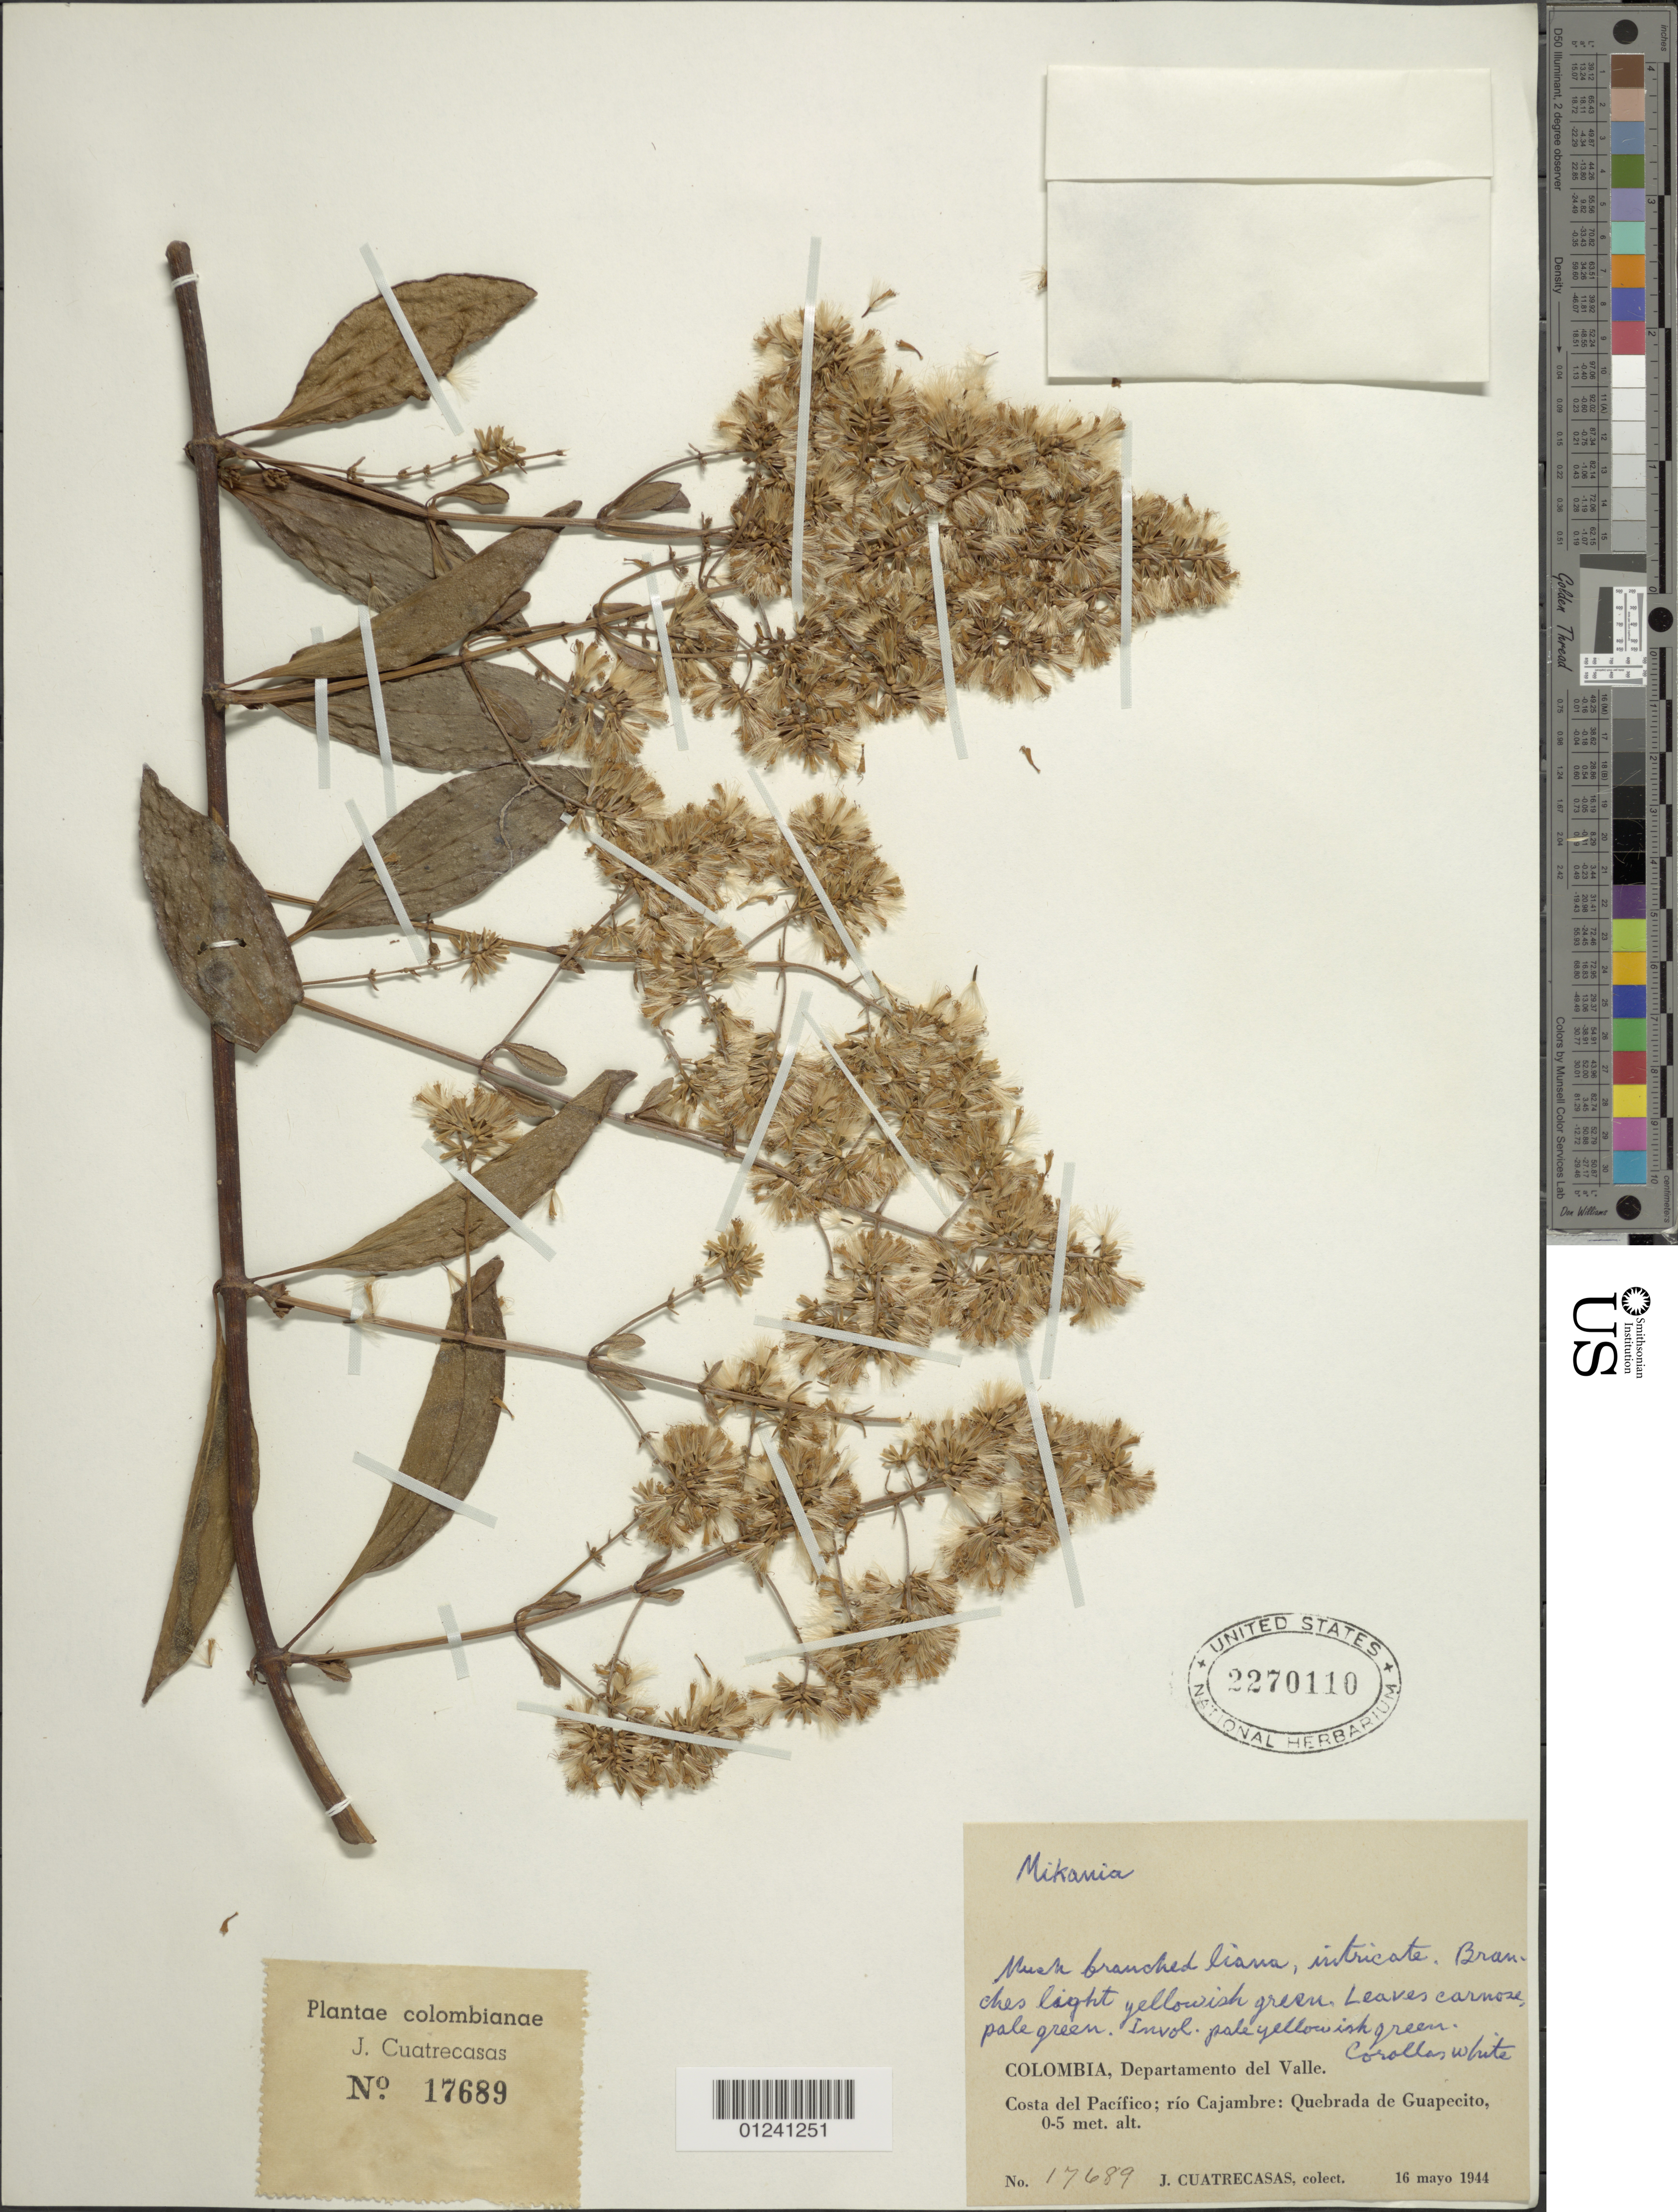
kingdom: Plantae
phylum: Tracheophyta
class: Magnoliopsida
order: Asterales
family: Asteraceae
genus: Mikania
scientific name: Mikania hookeriana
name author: DC.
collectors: J. Cuatrecasas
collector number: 17689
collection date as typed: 16 May 1944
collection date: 1944-05-16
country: Colombia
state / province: Valle del Cauca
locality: Costa del Pacifico, Rio Cajambre, Quebrada de Guapecito.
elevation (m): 0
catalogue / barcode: US 2270110